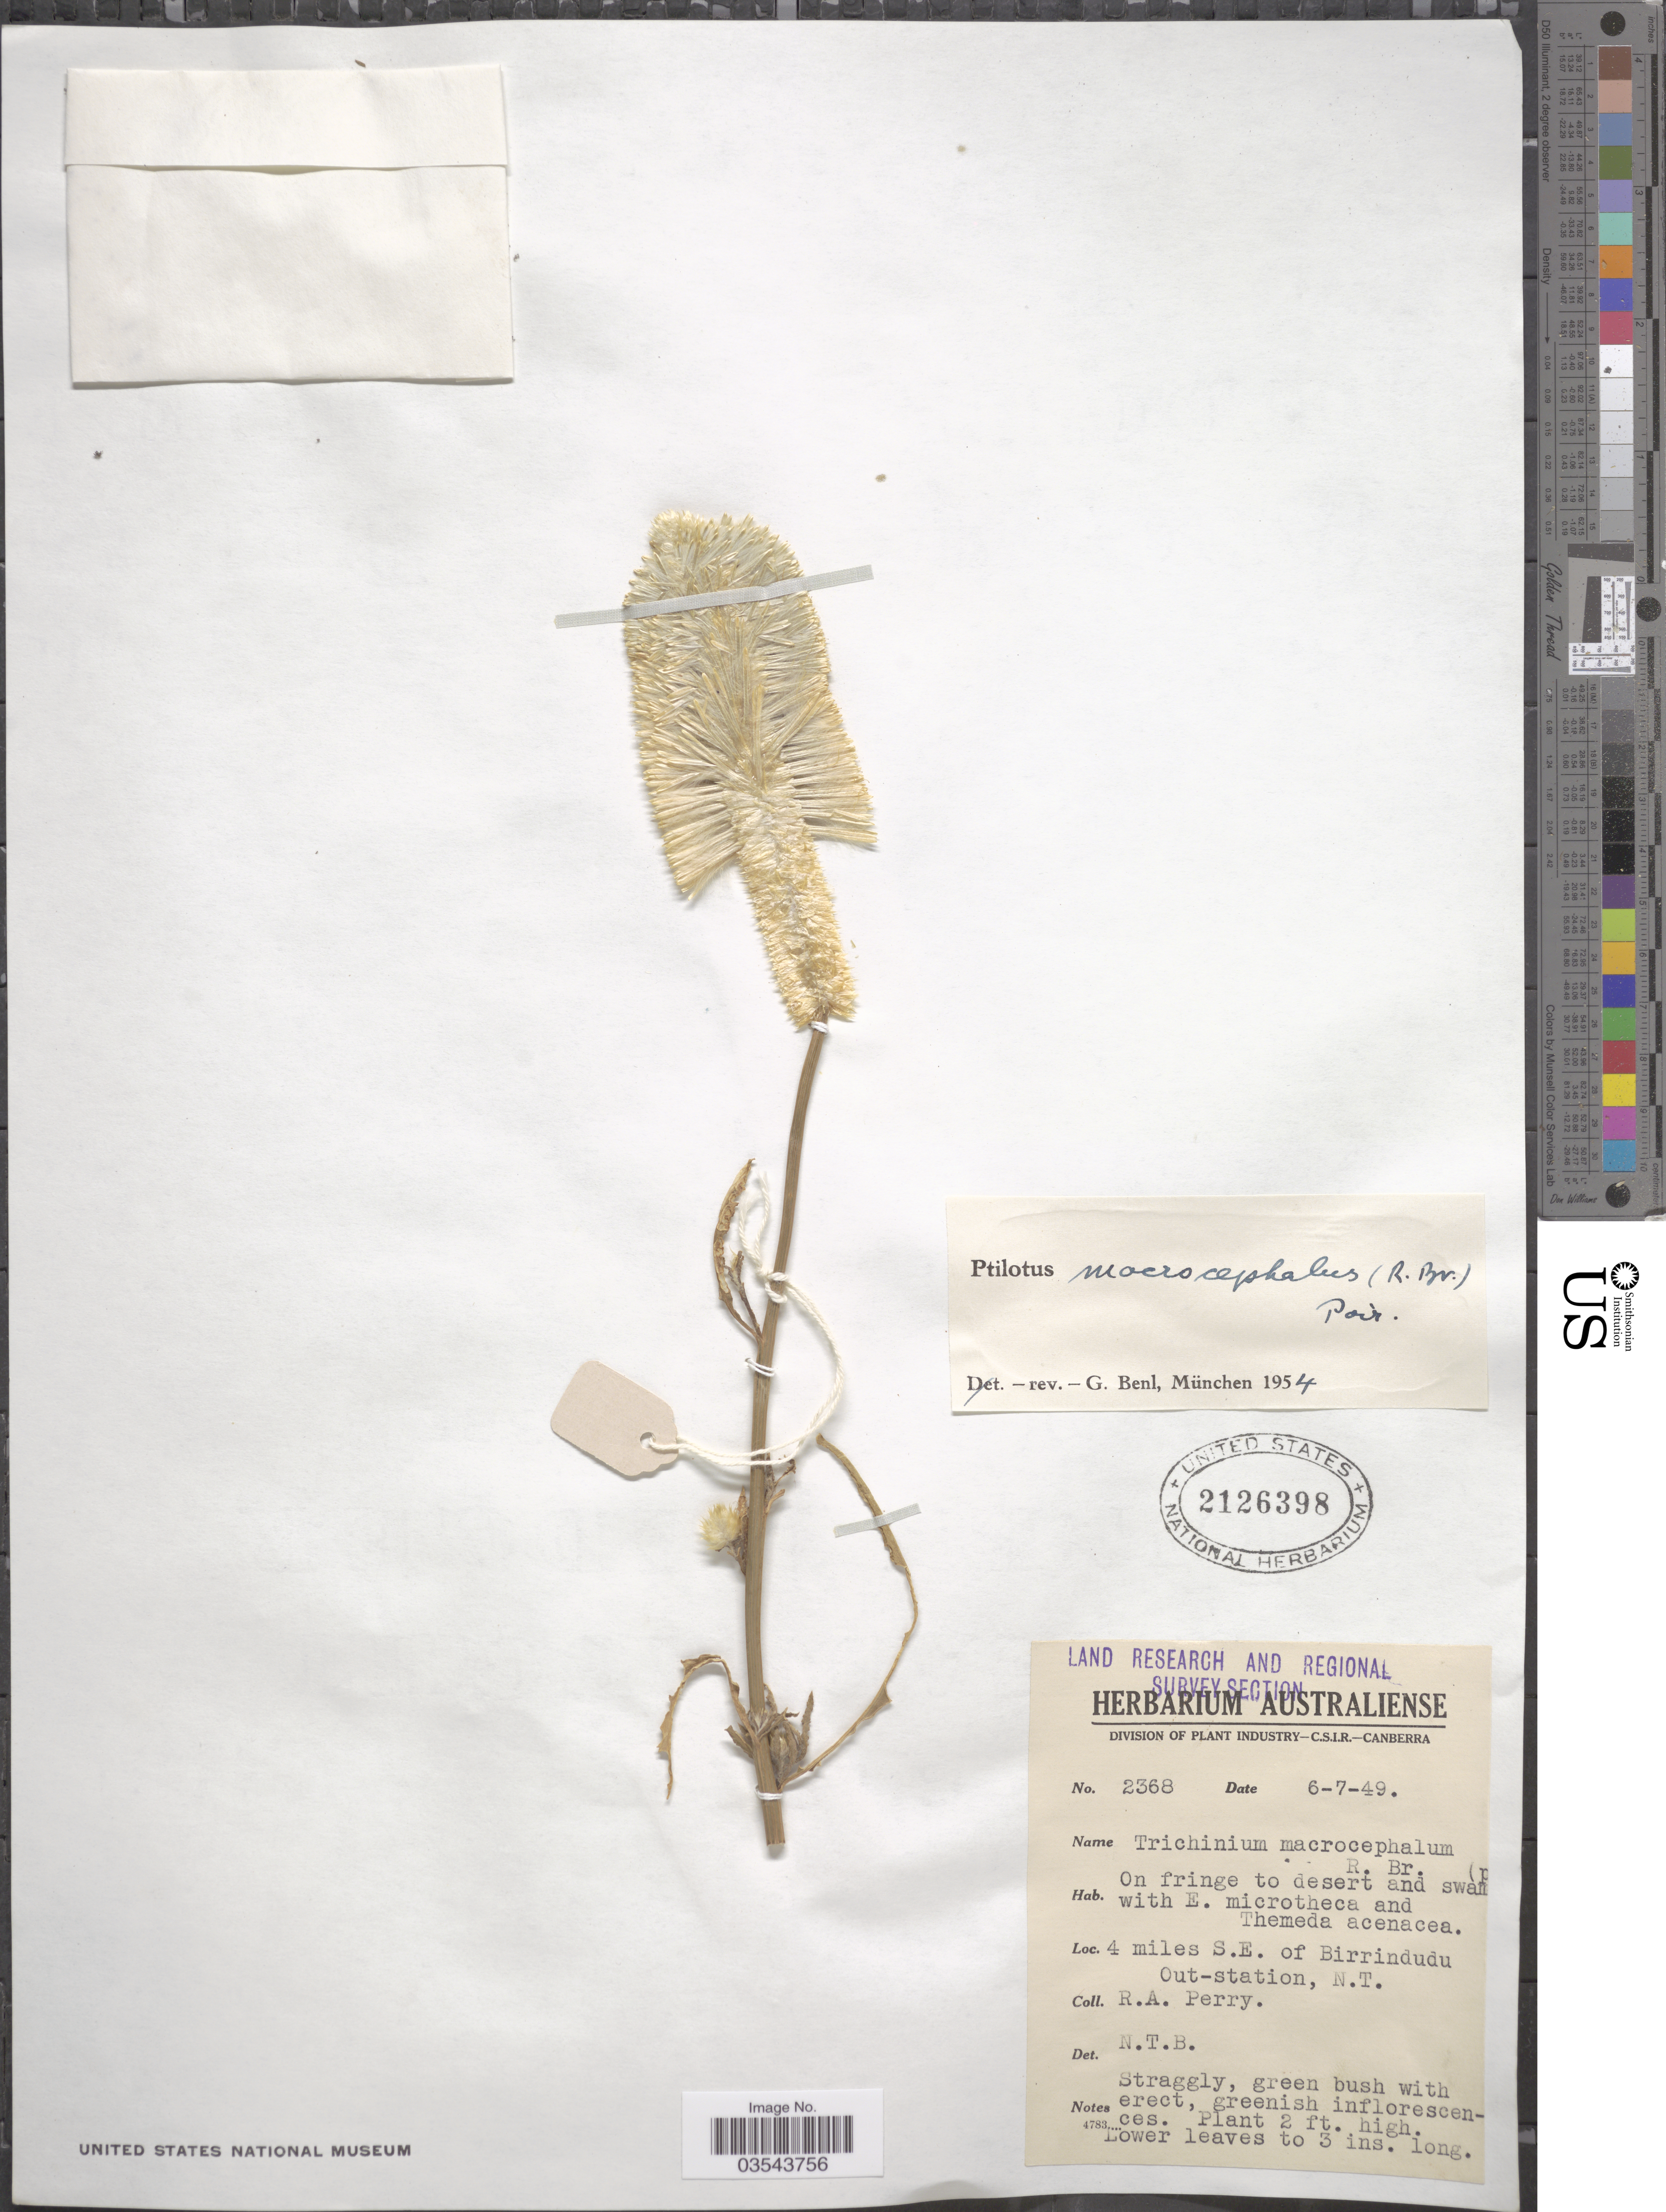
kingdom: Plantae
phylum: Tracheophyta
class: Magnoliopsida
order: Caryophyllales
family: Amaranthaceae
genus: Ptilotus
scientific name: Ptilotus macrocephalus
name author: (R. Br.) Poir.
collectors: Perry, R. A.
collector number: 2368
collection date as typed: Transcribed d/m/y: 6/7/49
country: Australia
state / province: Northern Territory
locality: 4 miles S.E. of Birrindudu Out-station, N.T.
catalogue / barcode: US 2126398